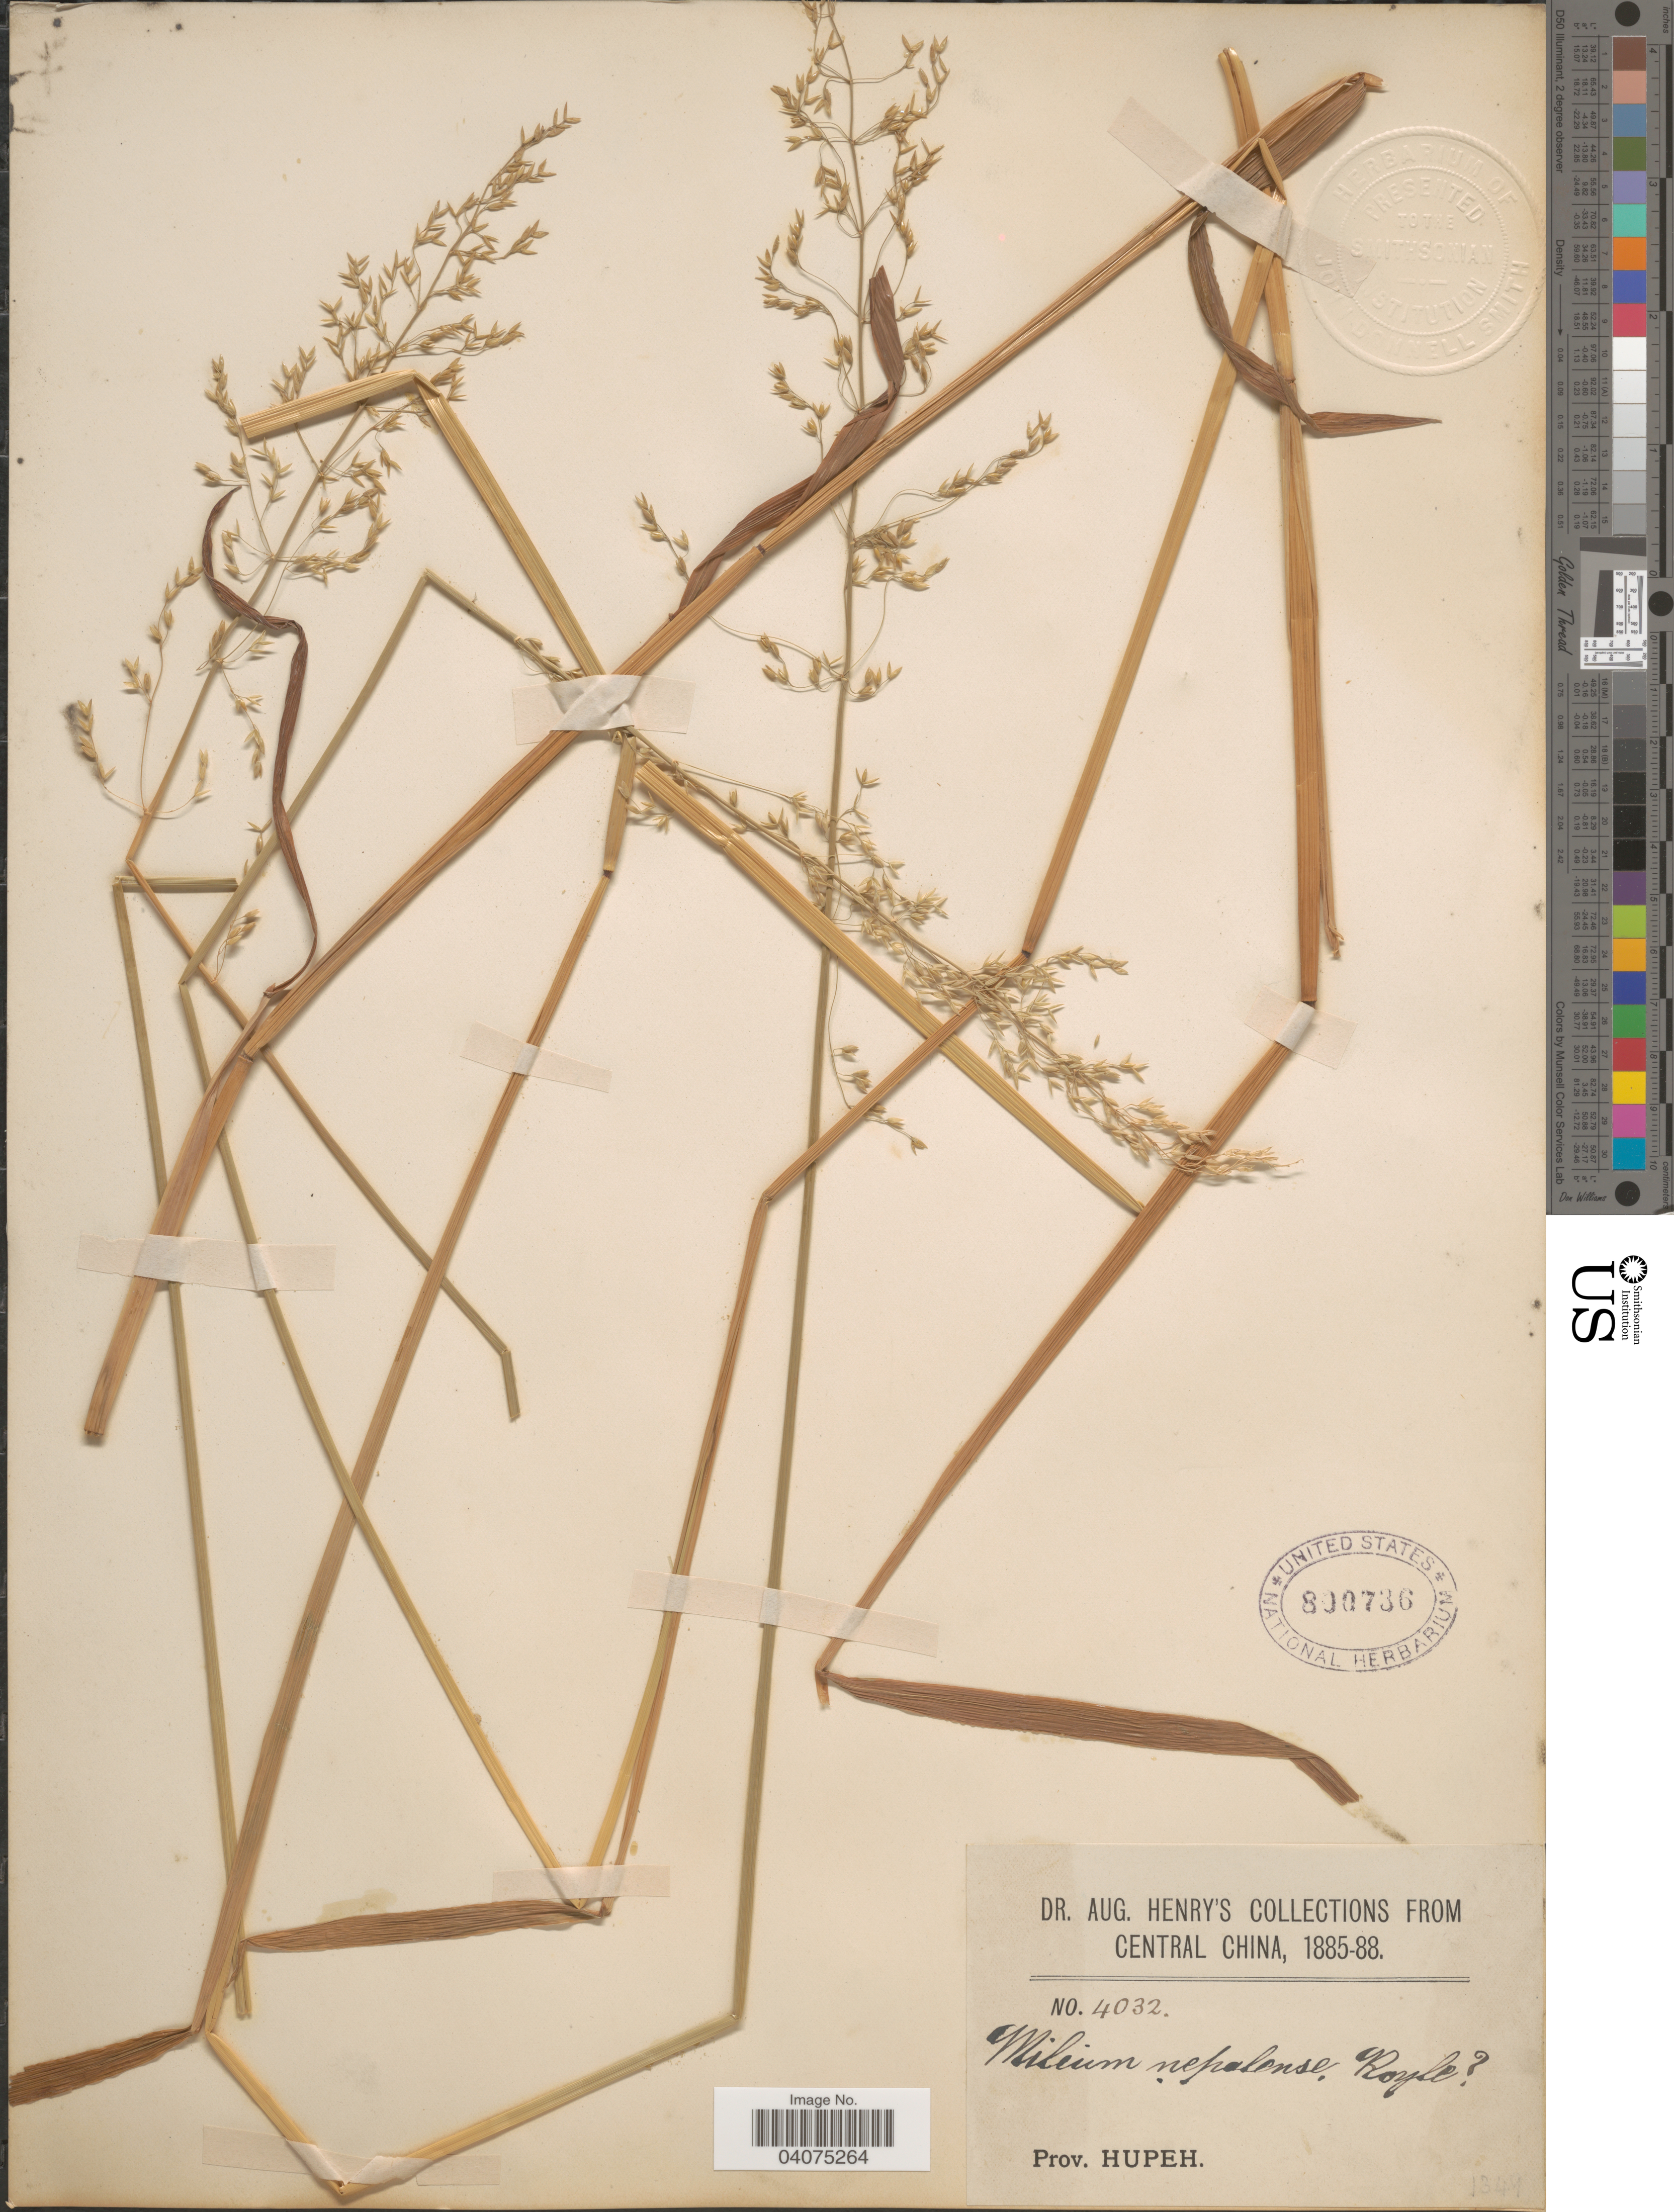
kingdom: Plantae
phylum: Tracheophyta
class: Liliopsida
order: Poales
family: Poaceae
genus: Milium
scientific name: Milium effusum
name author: L.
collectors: A. Henry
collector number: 4032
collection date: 1885/1888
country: China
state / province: Hubei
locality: Central China. Prov. Hupeh.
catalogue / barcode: US 800736